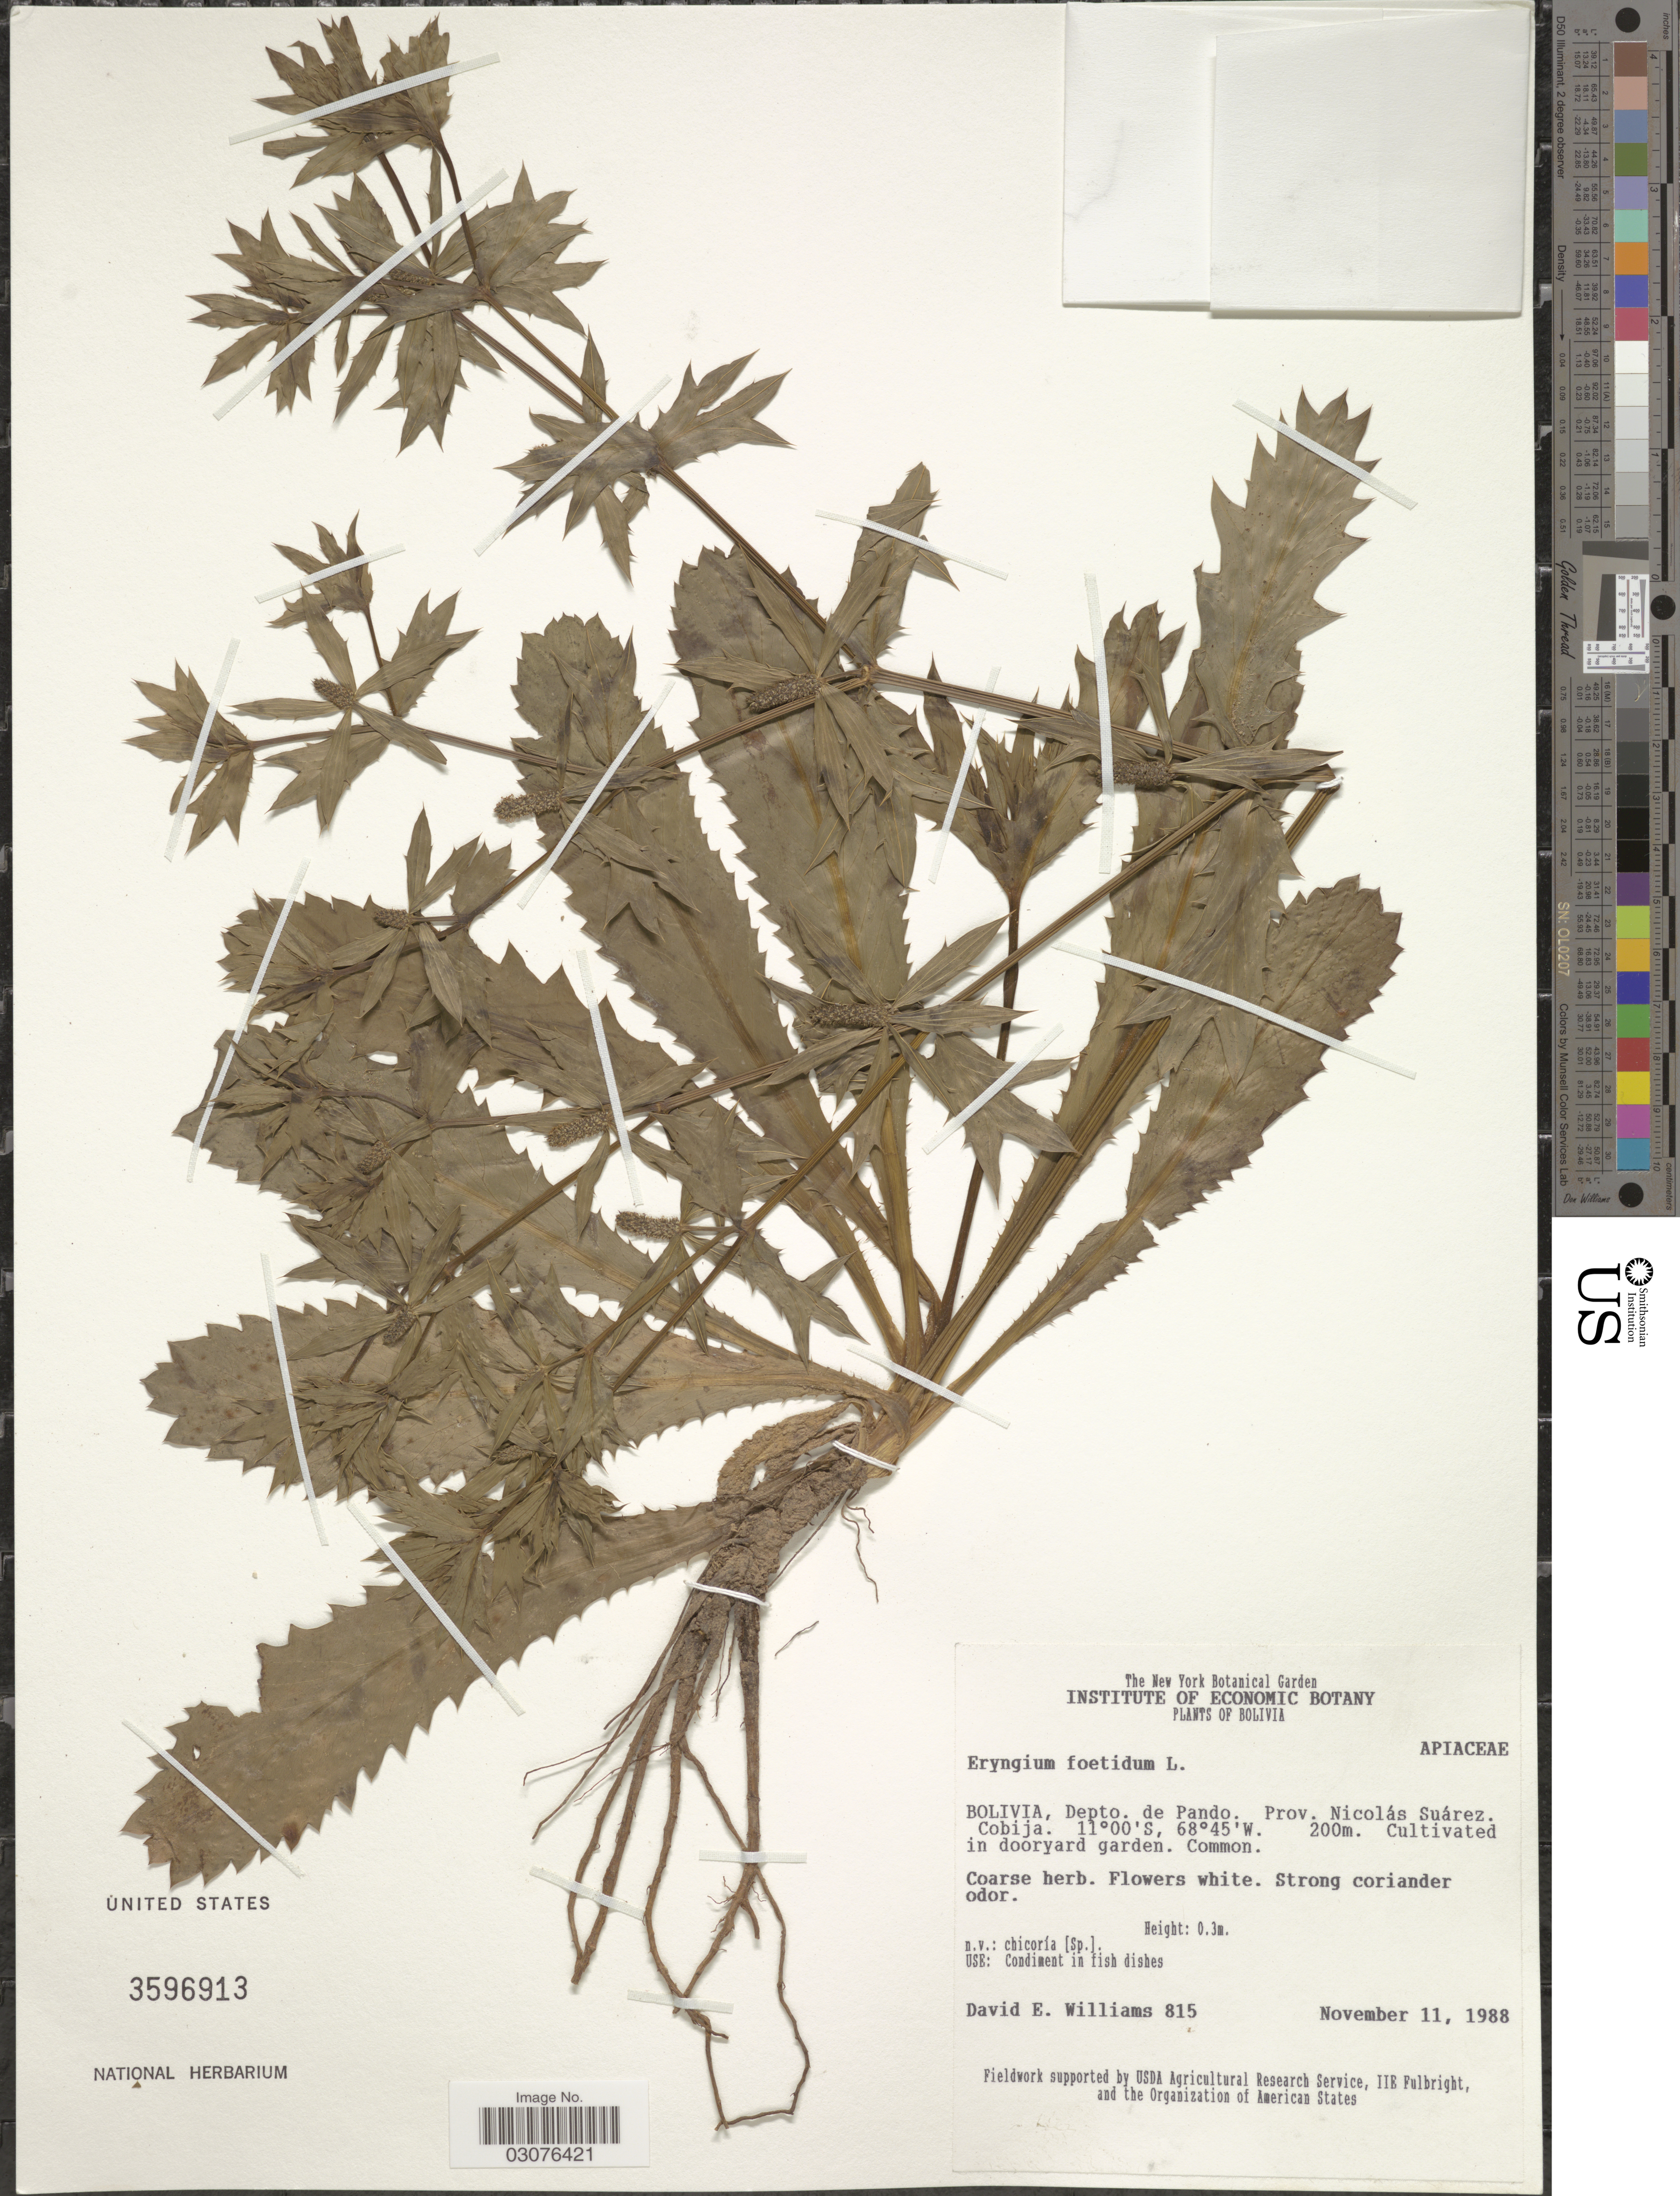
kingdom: Plantae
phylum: Tracheophyta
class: Magnoliopsida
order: Apiales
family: Apiaceae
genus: Eryngium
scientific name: Eryngium foetidum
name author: L.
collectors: D. E. Williams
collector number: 815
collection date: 1988-11-11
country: Bolivia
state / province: Pando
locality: Depto. de Pando; Prov. Nicolás Suárez. Cobija. In dooryard garden.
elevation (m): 200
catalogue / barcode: US 3596913